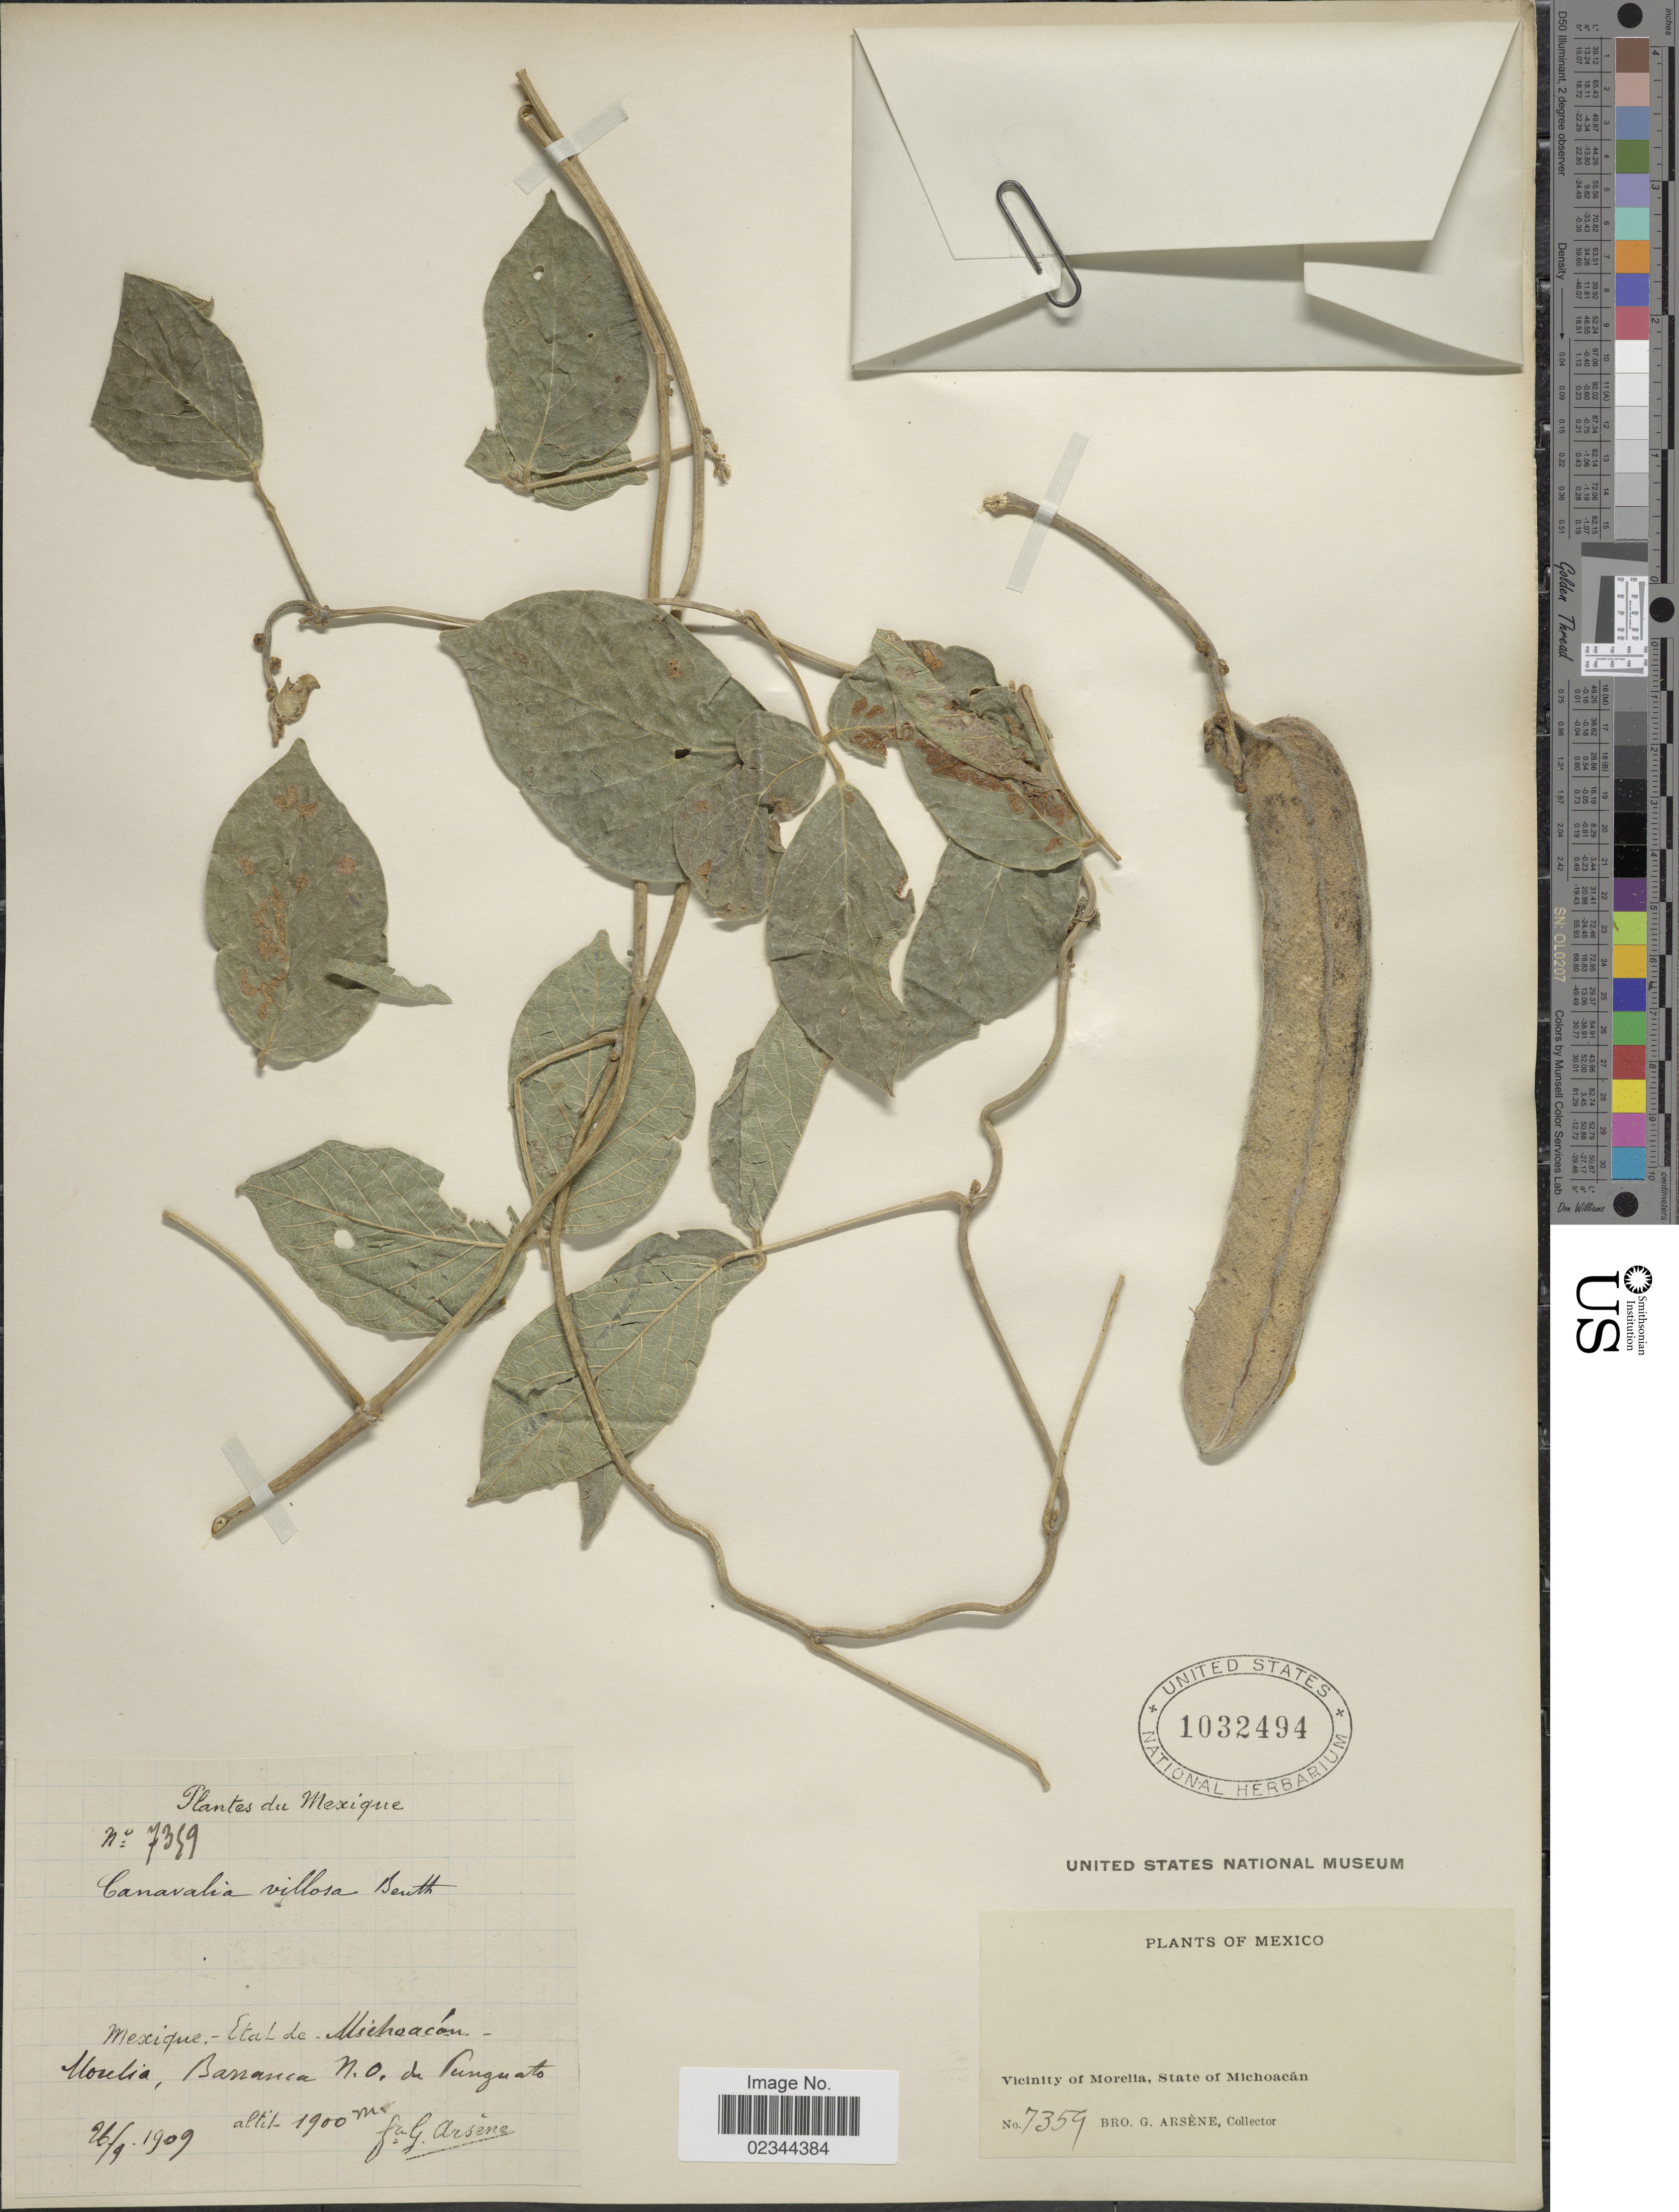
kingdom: Plantae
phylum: Tracheophyta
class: Magnoliopsida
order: Fabales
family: Fabaceae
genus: Canavalia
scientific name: Canavalia villosa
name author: Benth.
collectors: Bro. G. Arsène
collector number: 7359*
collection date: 1909-09-26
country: Mexico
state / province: Michoacán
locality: Mexique, Vicinity of Morelia, Barranca N.O. de Punguato.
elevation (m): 1900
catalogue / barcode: US 1032494